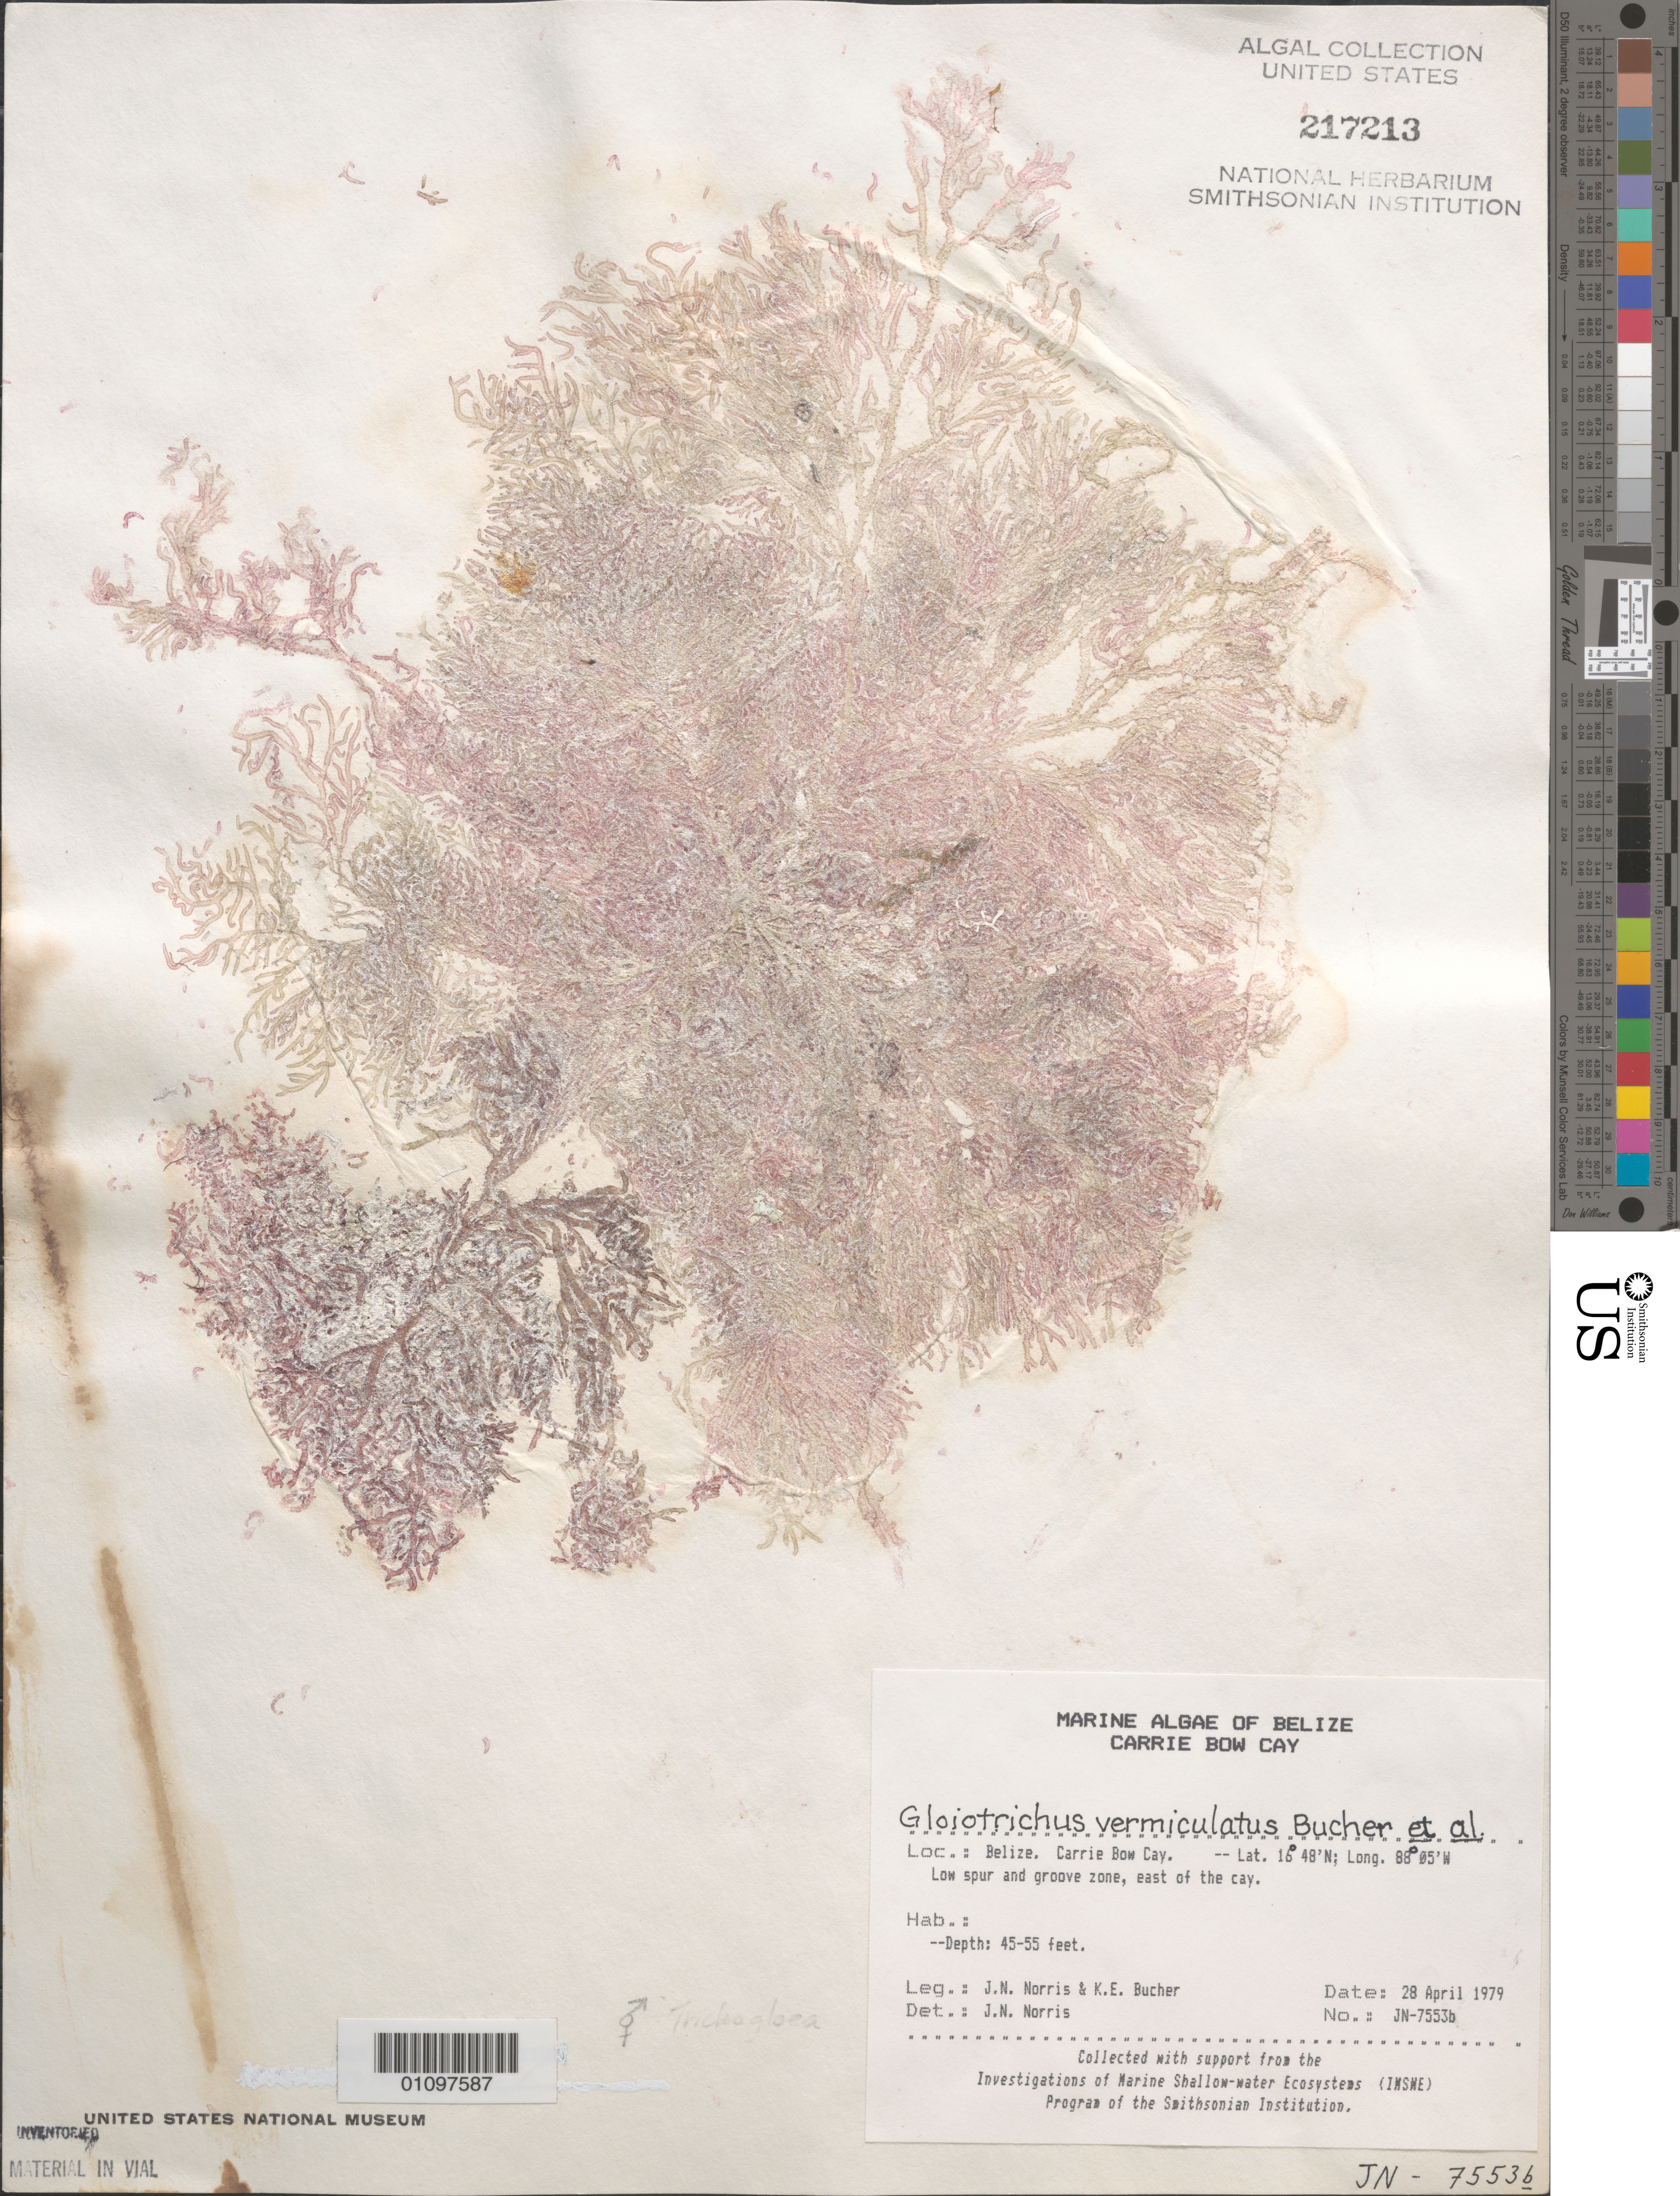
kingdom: Plantae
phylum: Rhodophyta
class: Florideophyceae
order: Nemaliales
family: Liagoraceae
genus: Gloiotrichus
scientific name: Gloiotrichus vermiculatus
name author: K.E. Bucher et al.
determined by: Norris, James N.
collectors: J. N. Norris & K. E. Bucher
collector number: JN-7553b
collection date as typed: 28 Apr 1979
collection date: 1979-04-28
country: Belize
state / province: Stann Creek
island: Carrie Bow Cay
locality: East of Carrie Bow Cay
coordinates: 16 48'N, 88 05'W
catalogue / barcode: US 217213